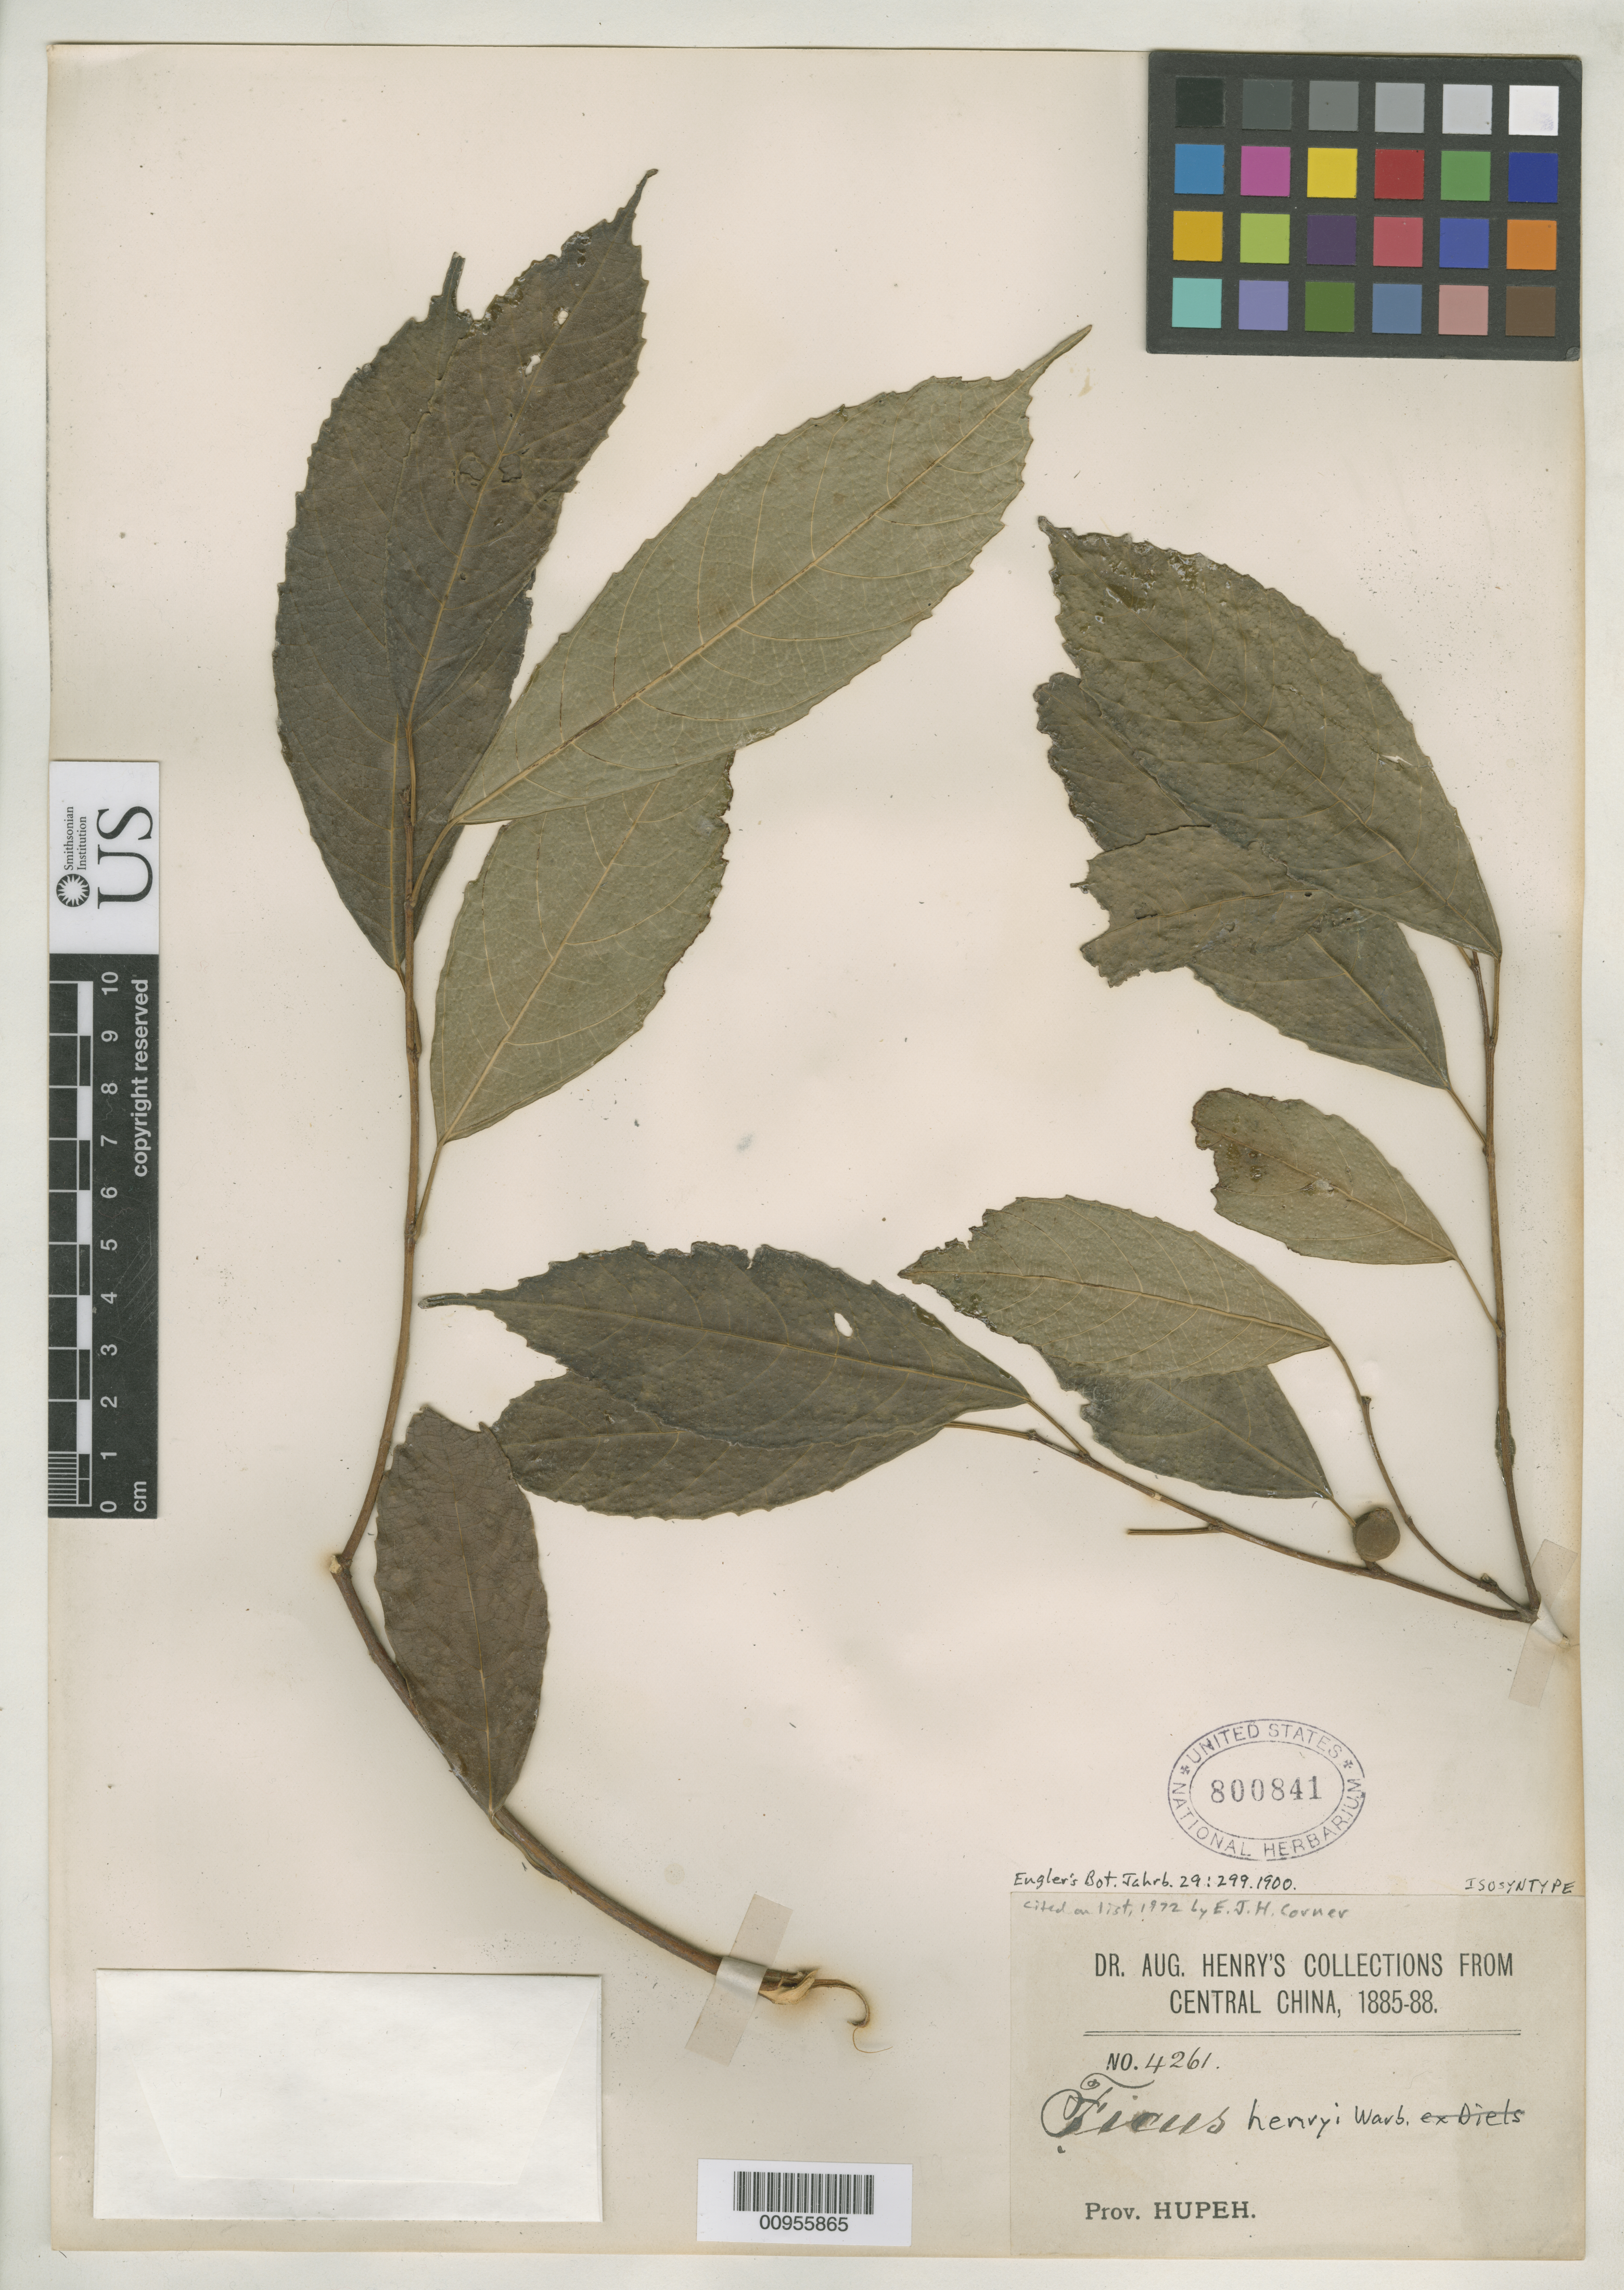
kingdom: Plantae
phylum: Tracheophyta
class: Magnoliopsida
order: Rosales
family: Moraceae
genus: Ficus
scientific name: Ficus henryi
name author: Warb. ex E. Pritz. in Diels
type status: Isosyntype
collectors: A. Henry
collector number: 4261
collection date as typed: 1885 to -- --- 1888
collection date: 1885/1888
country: China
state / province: Hubei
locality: Prov. Hupeh.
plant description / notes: Author citation uncertain; name attributed to Warburg, in work authored by Diels, but Moraceae apparently contributed by Pritzel (see p. 297).; Specimen ex John Donnell Smith herbarium.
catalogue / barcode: US 800841